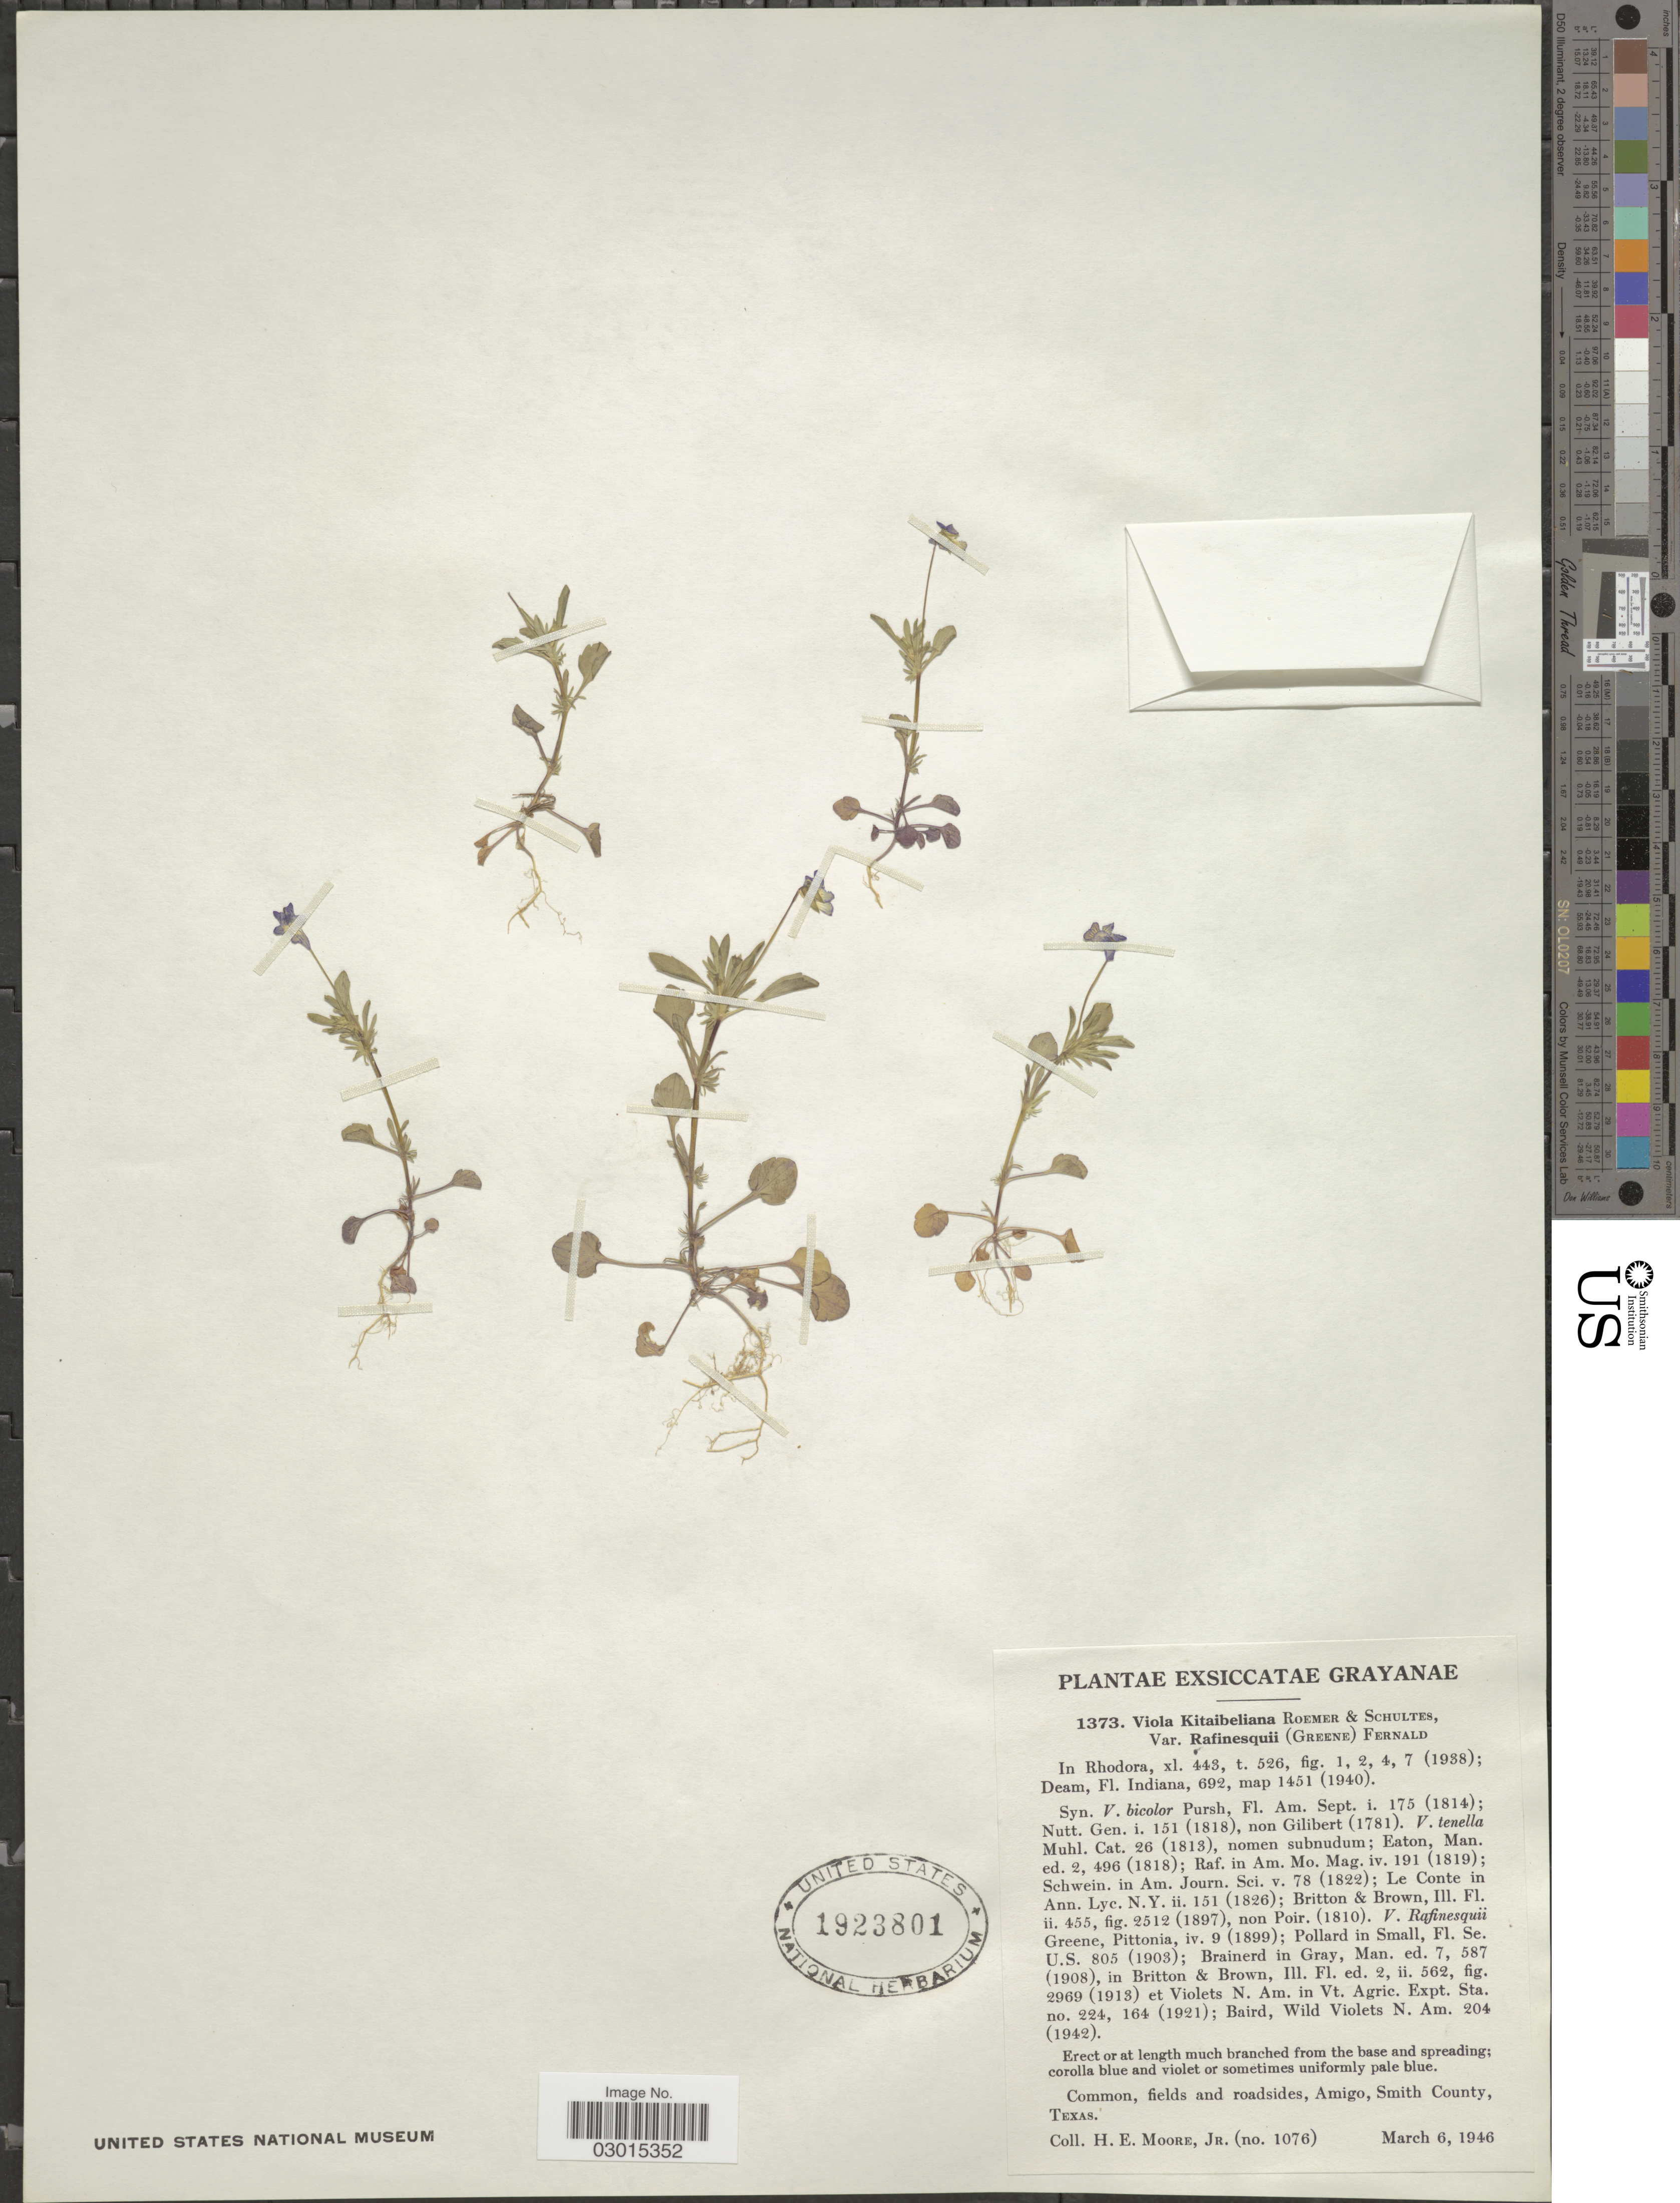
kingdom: Plantae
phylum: Tracheophyta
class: Magnoliopsida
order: Malpighiales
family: Violaceae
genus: Viola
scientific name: Viola kitaibeliana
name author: Schult.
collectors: H. Moore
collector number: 1076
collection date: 1946-03-06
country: United States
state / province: Texas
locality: Grayanae. Amigo, Smith County.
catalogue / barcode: US 1923801